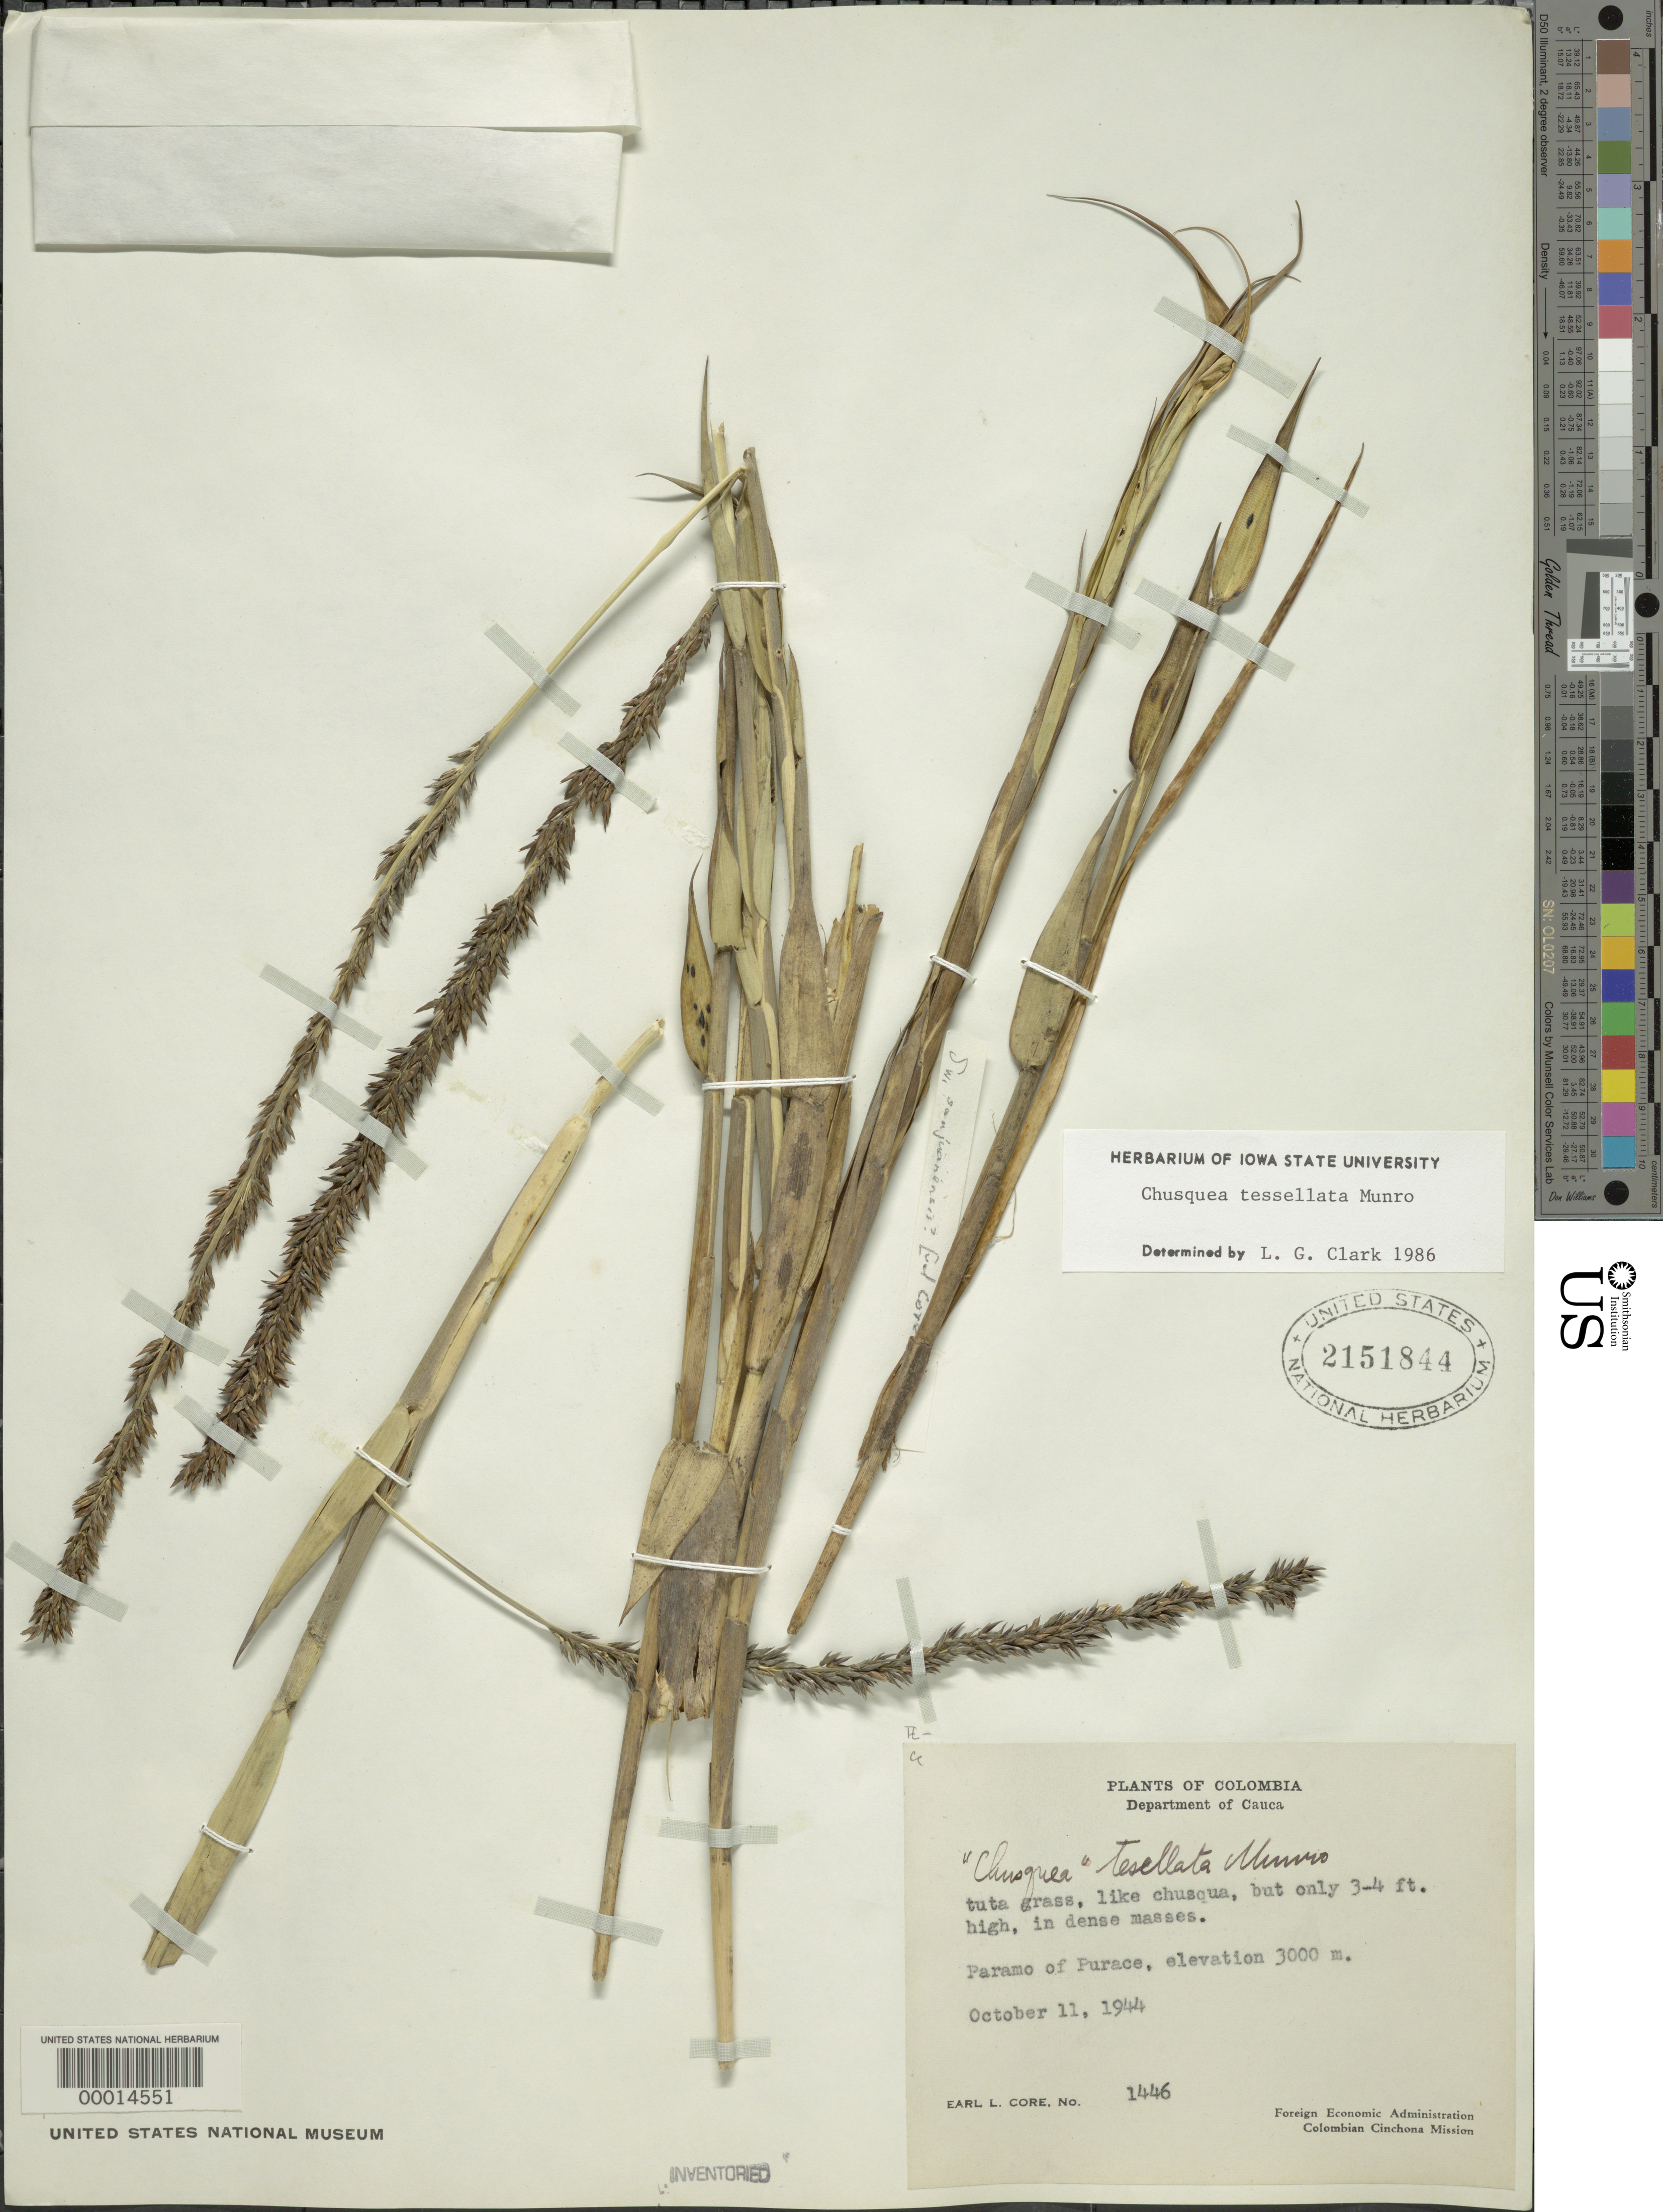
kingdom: Plantae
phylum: Tracheophyta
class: Liliopsida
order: Poales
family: Poaceae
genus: Chusquea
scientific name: Chusquea tessellata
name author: Munro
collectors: E. L. Core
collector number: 1446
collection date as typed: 11 Oct 1944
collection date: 1944-10-11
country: Colombia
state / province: Cauca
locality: Paramo de Purace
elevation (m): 3000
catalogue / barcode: US 2151844